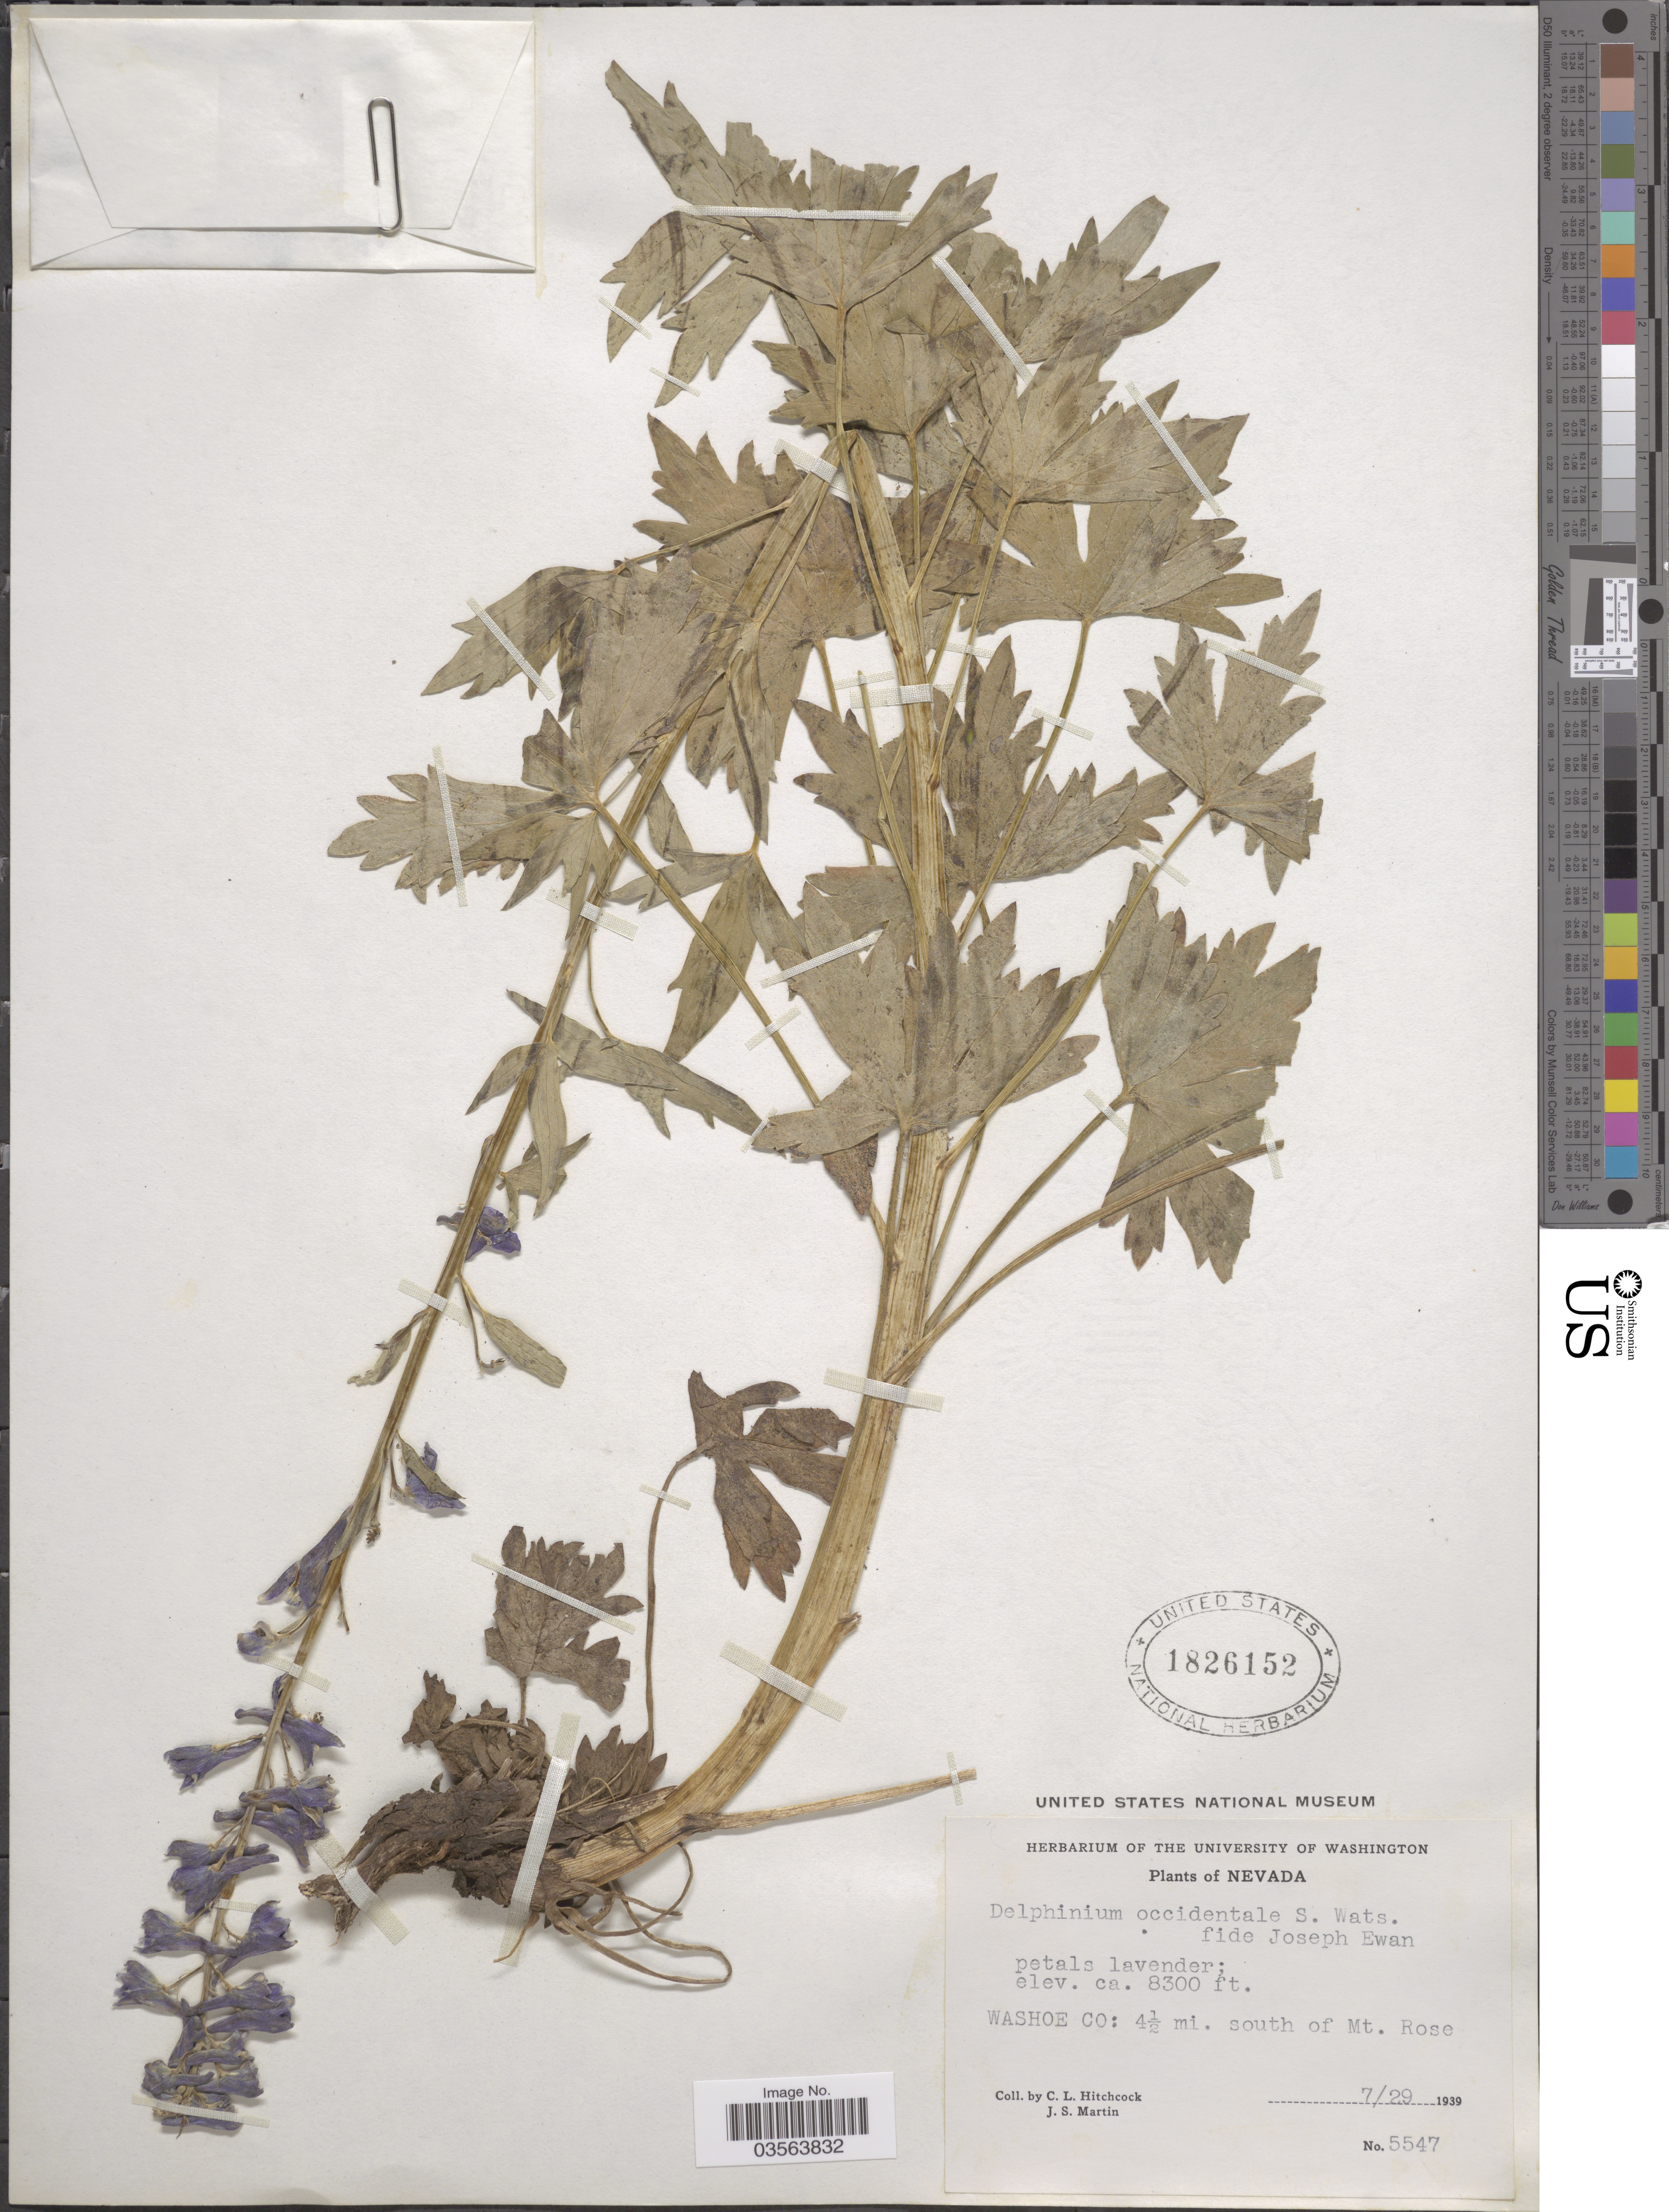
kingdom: Plantae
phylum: Tracheophyta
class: Magnoliopsida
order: Ranunculales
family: Ranunculaceae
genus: Delphinium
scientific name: Delphinium x occidentale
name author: (S. Watson) S. Watson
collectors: C. L. Hitchcock & J. S. Martin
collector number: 5547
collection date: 1939-07-29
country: United States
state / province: Nevada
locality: Washoe Co: 4½ mi. south of Mt. Rose.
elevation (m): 2530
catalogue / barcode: US 1826152